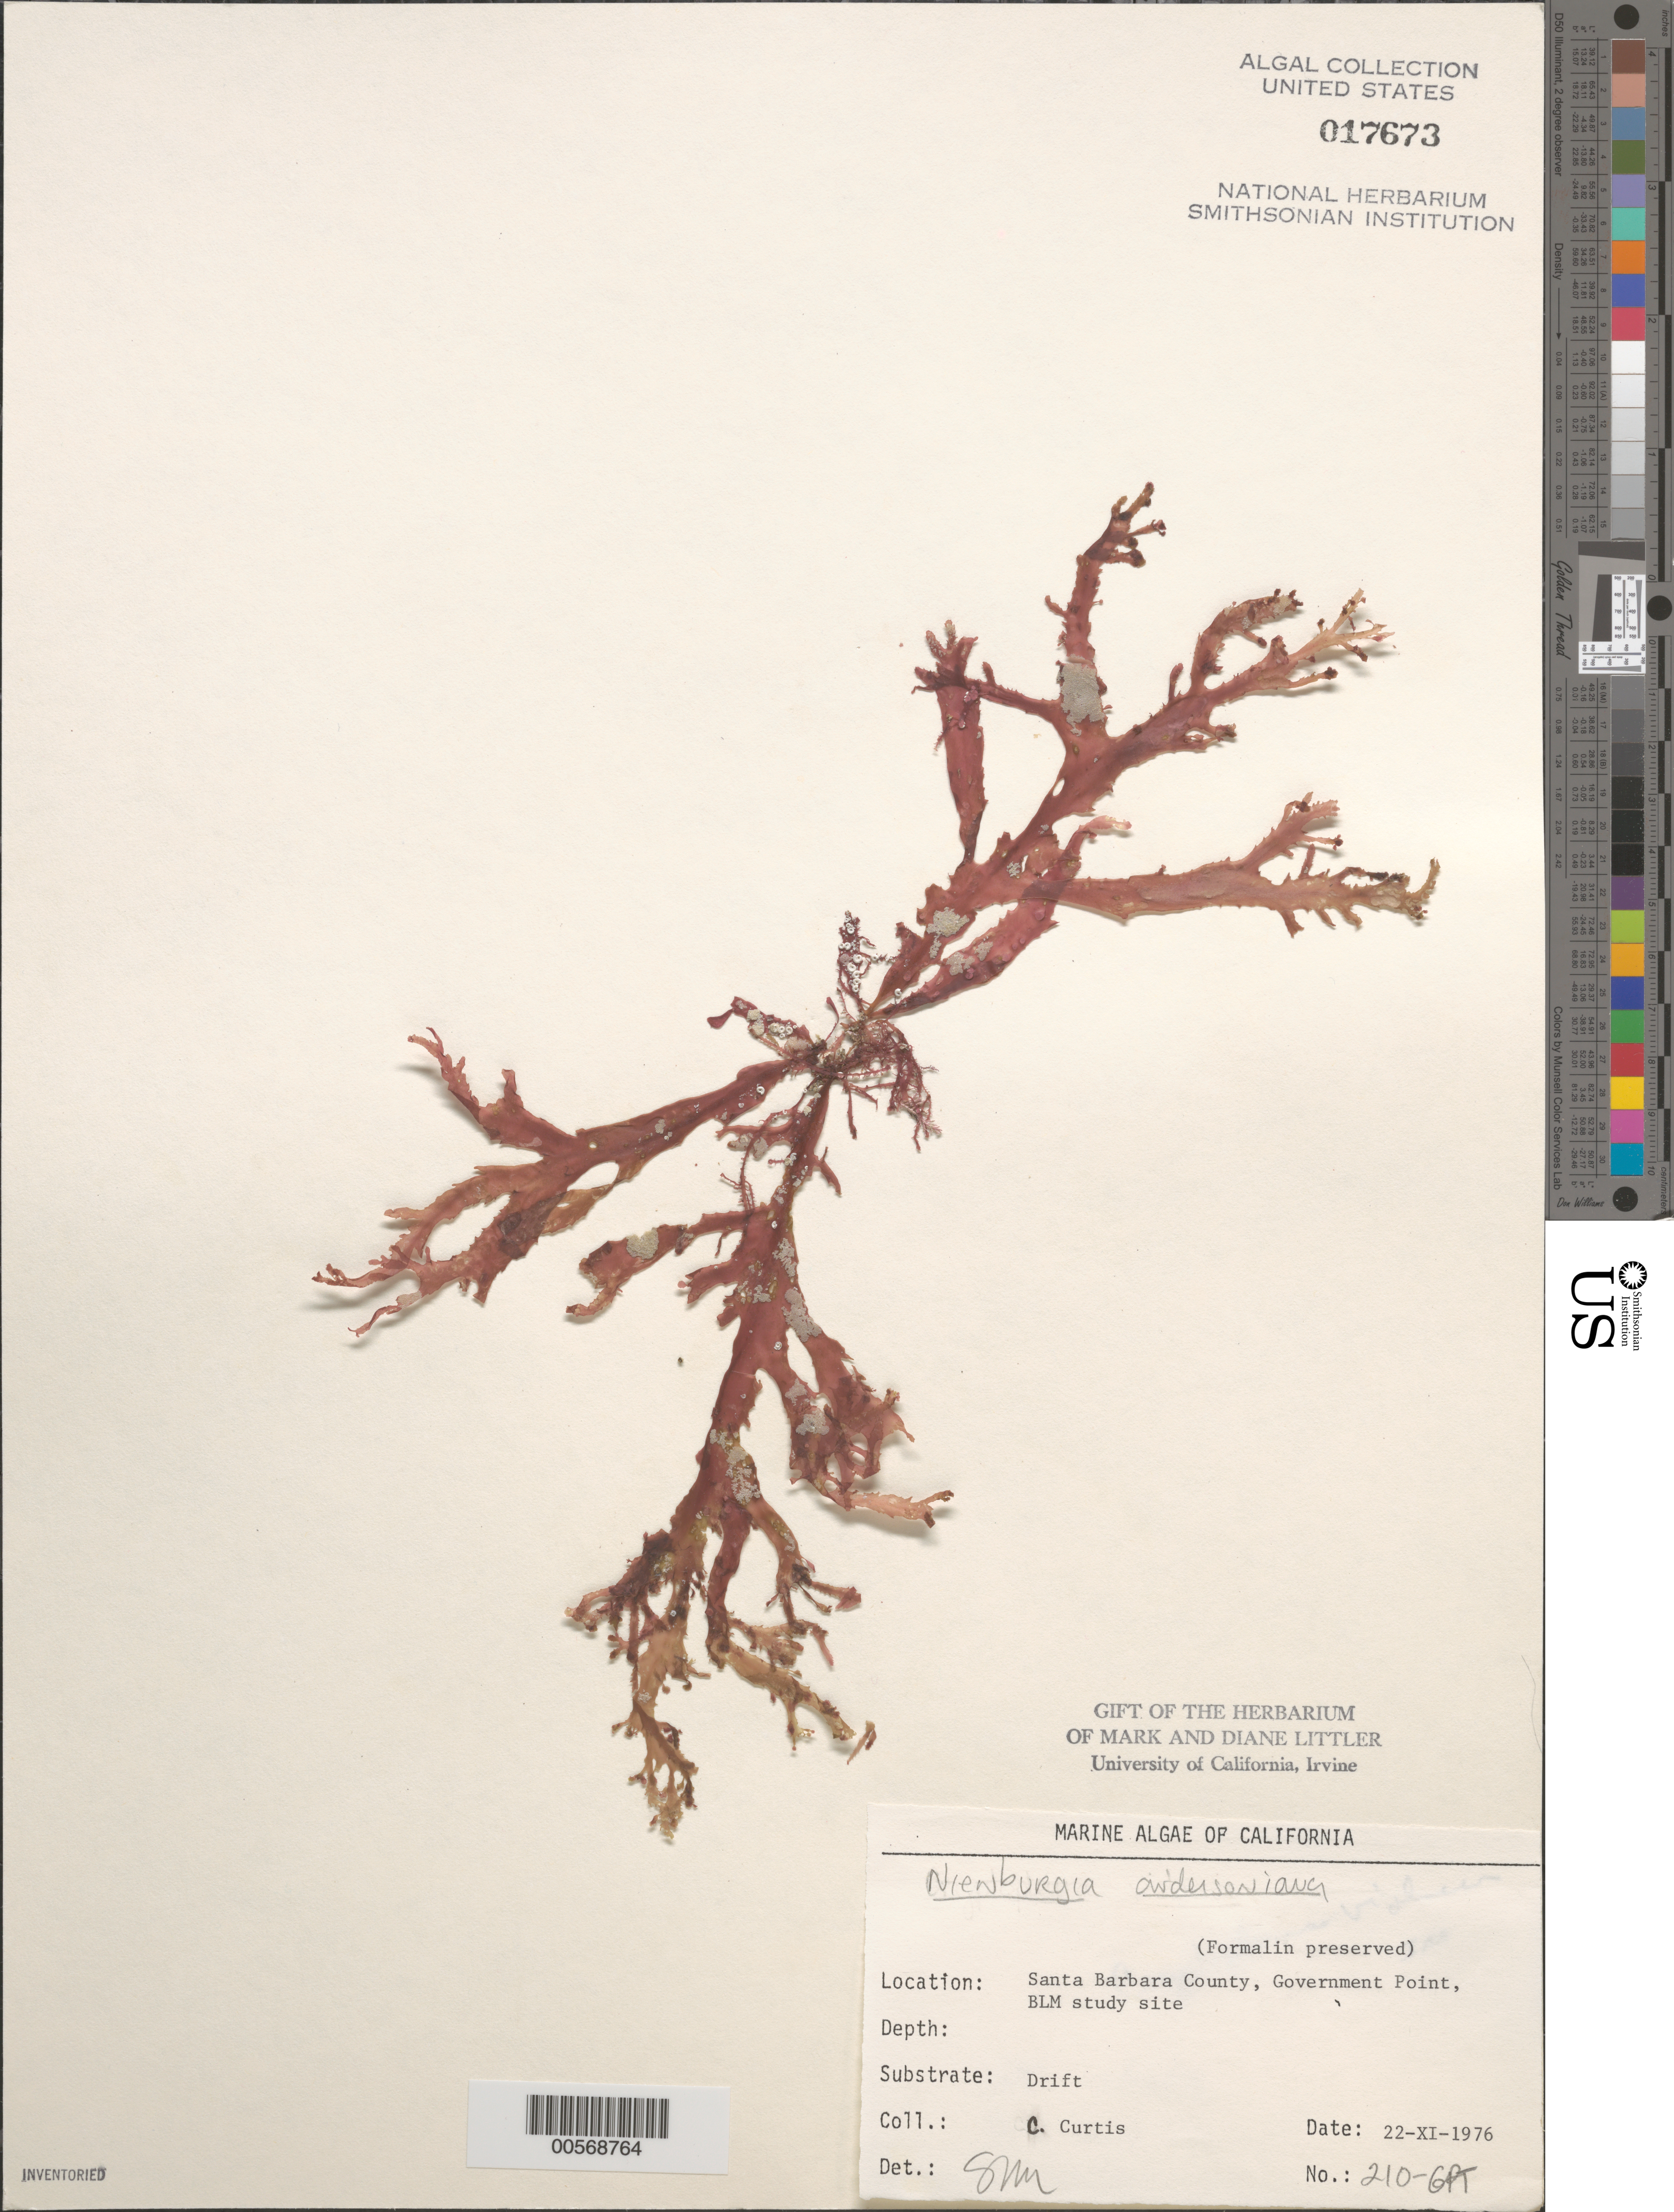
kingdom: Plantae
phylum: Rhodophyta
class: Florideophyceae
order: Ceramiales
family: Delesseriaceae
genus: Nienburgia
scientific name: Nienburgia andersoniana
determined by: Murray, S. N.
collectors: C. Curtis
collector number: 210-gpt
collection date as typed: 22 Nov 1976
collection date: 1976-11-22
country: United States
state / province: California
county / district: Santa Barbara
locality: Government Point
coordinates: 34 26'31"N, 120 24'06"W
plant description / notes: BLM-SOCALBIGHT Rocky Intertidal Survey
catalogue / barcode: US 17673